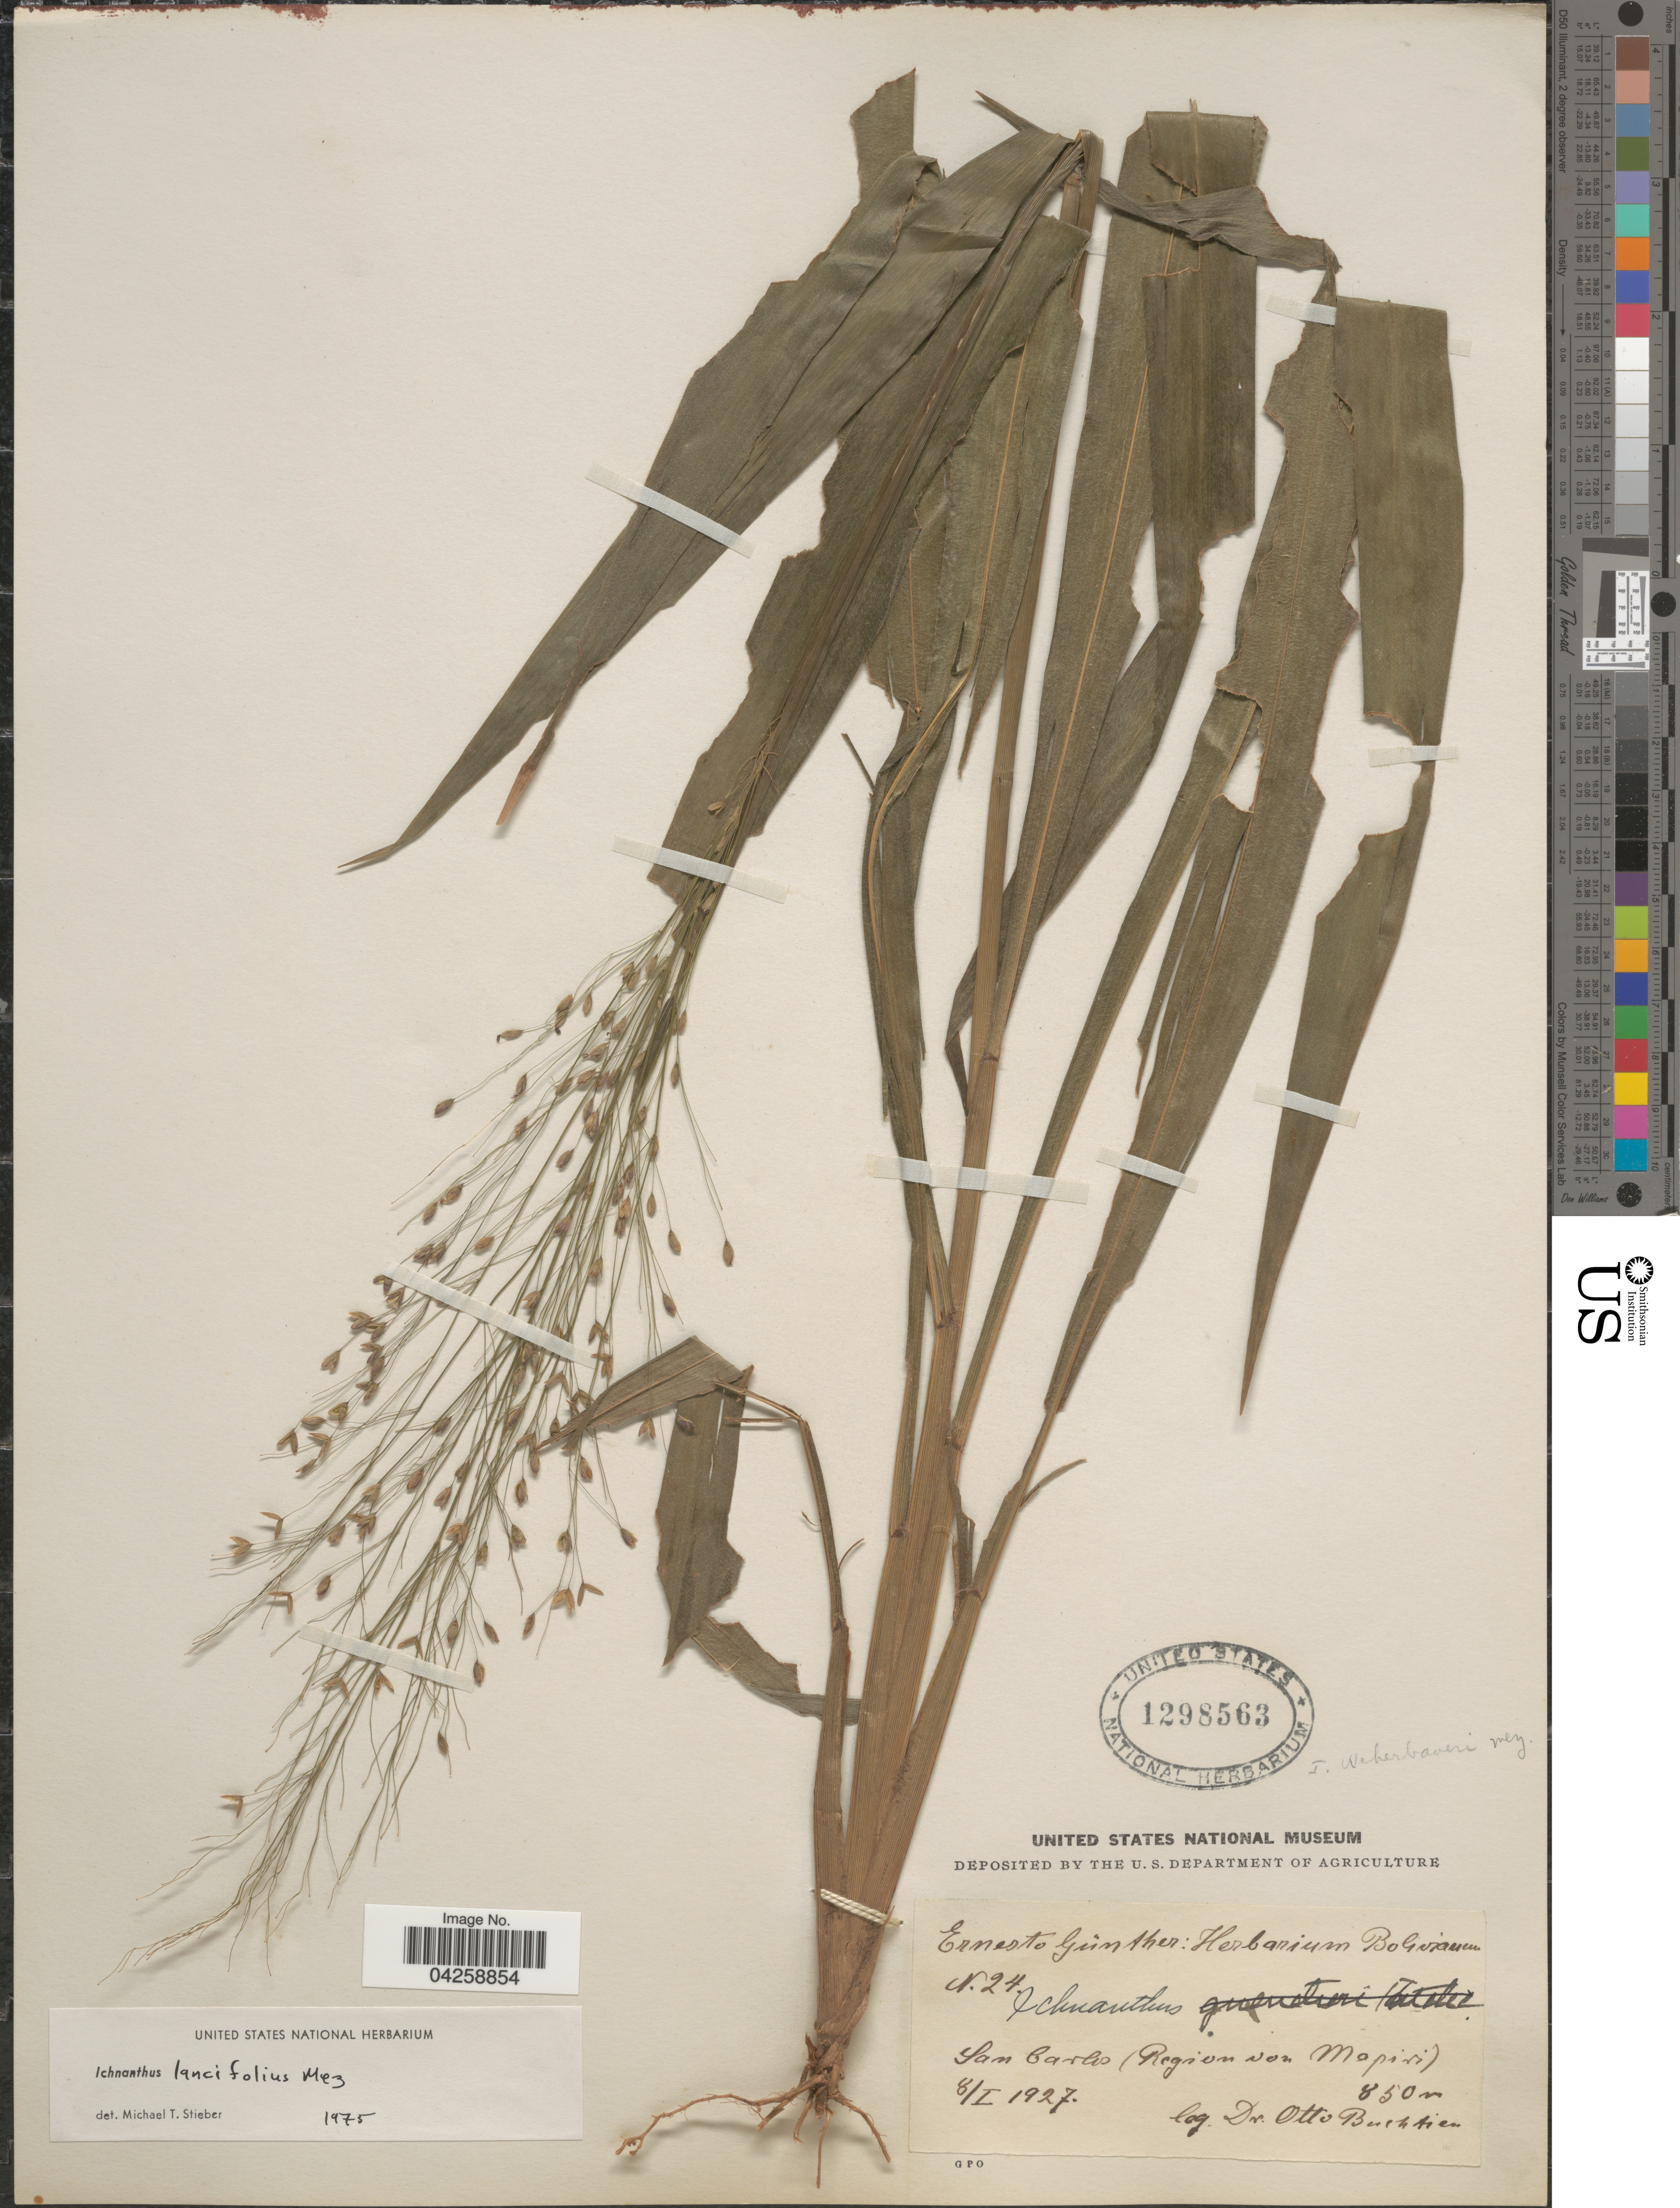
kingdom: Plantae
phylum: Tracheophyta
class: Liliopsida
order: Poales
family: Poaceae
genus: Ichnanthus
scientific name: Ichnanthus lancifolius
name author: Mez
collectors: O. Buchtien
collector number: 24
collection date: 1927-01-08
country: Bolivia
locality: San Carlos (Region von Mapiri).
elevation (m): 850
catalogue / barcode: US 1298563